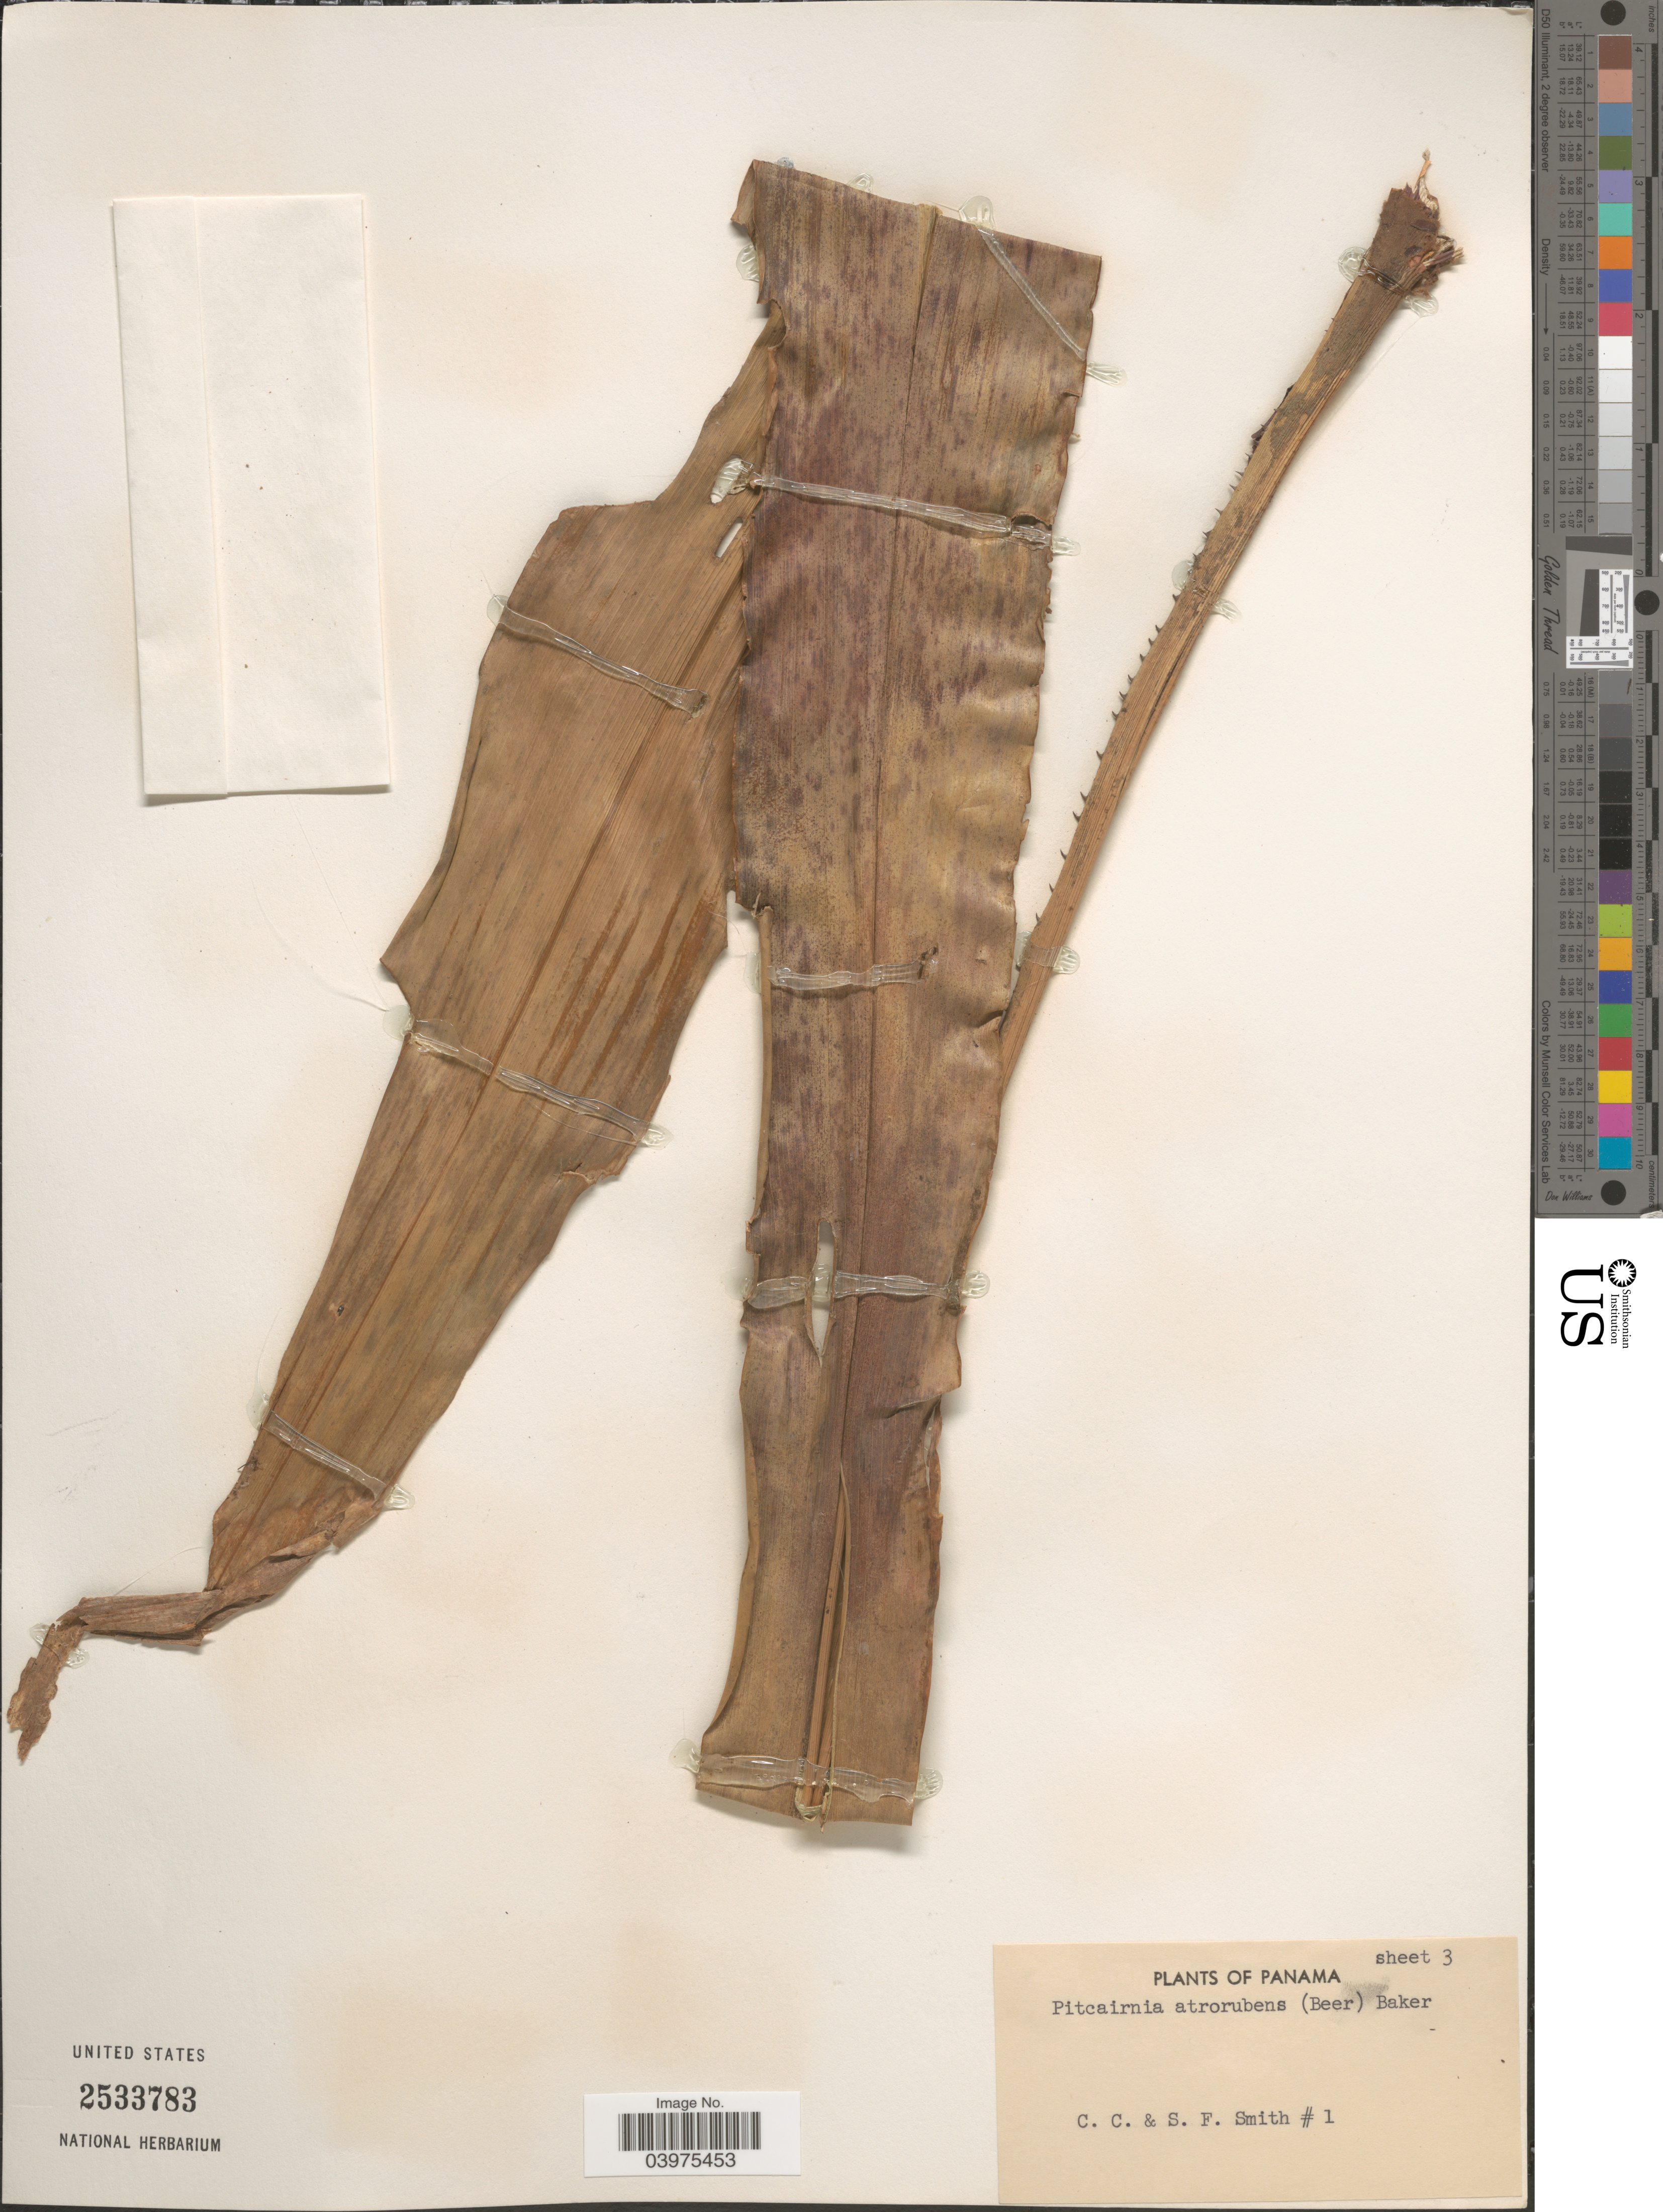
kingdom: Plantae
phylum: Tracheophyta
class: Liliopsida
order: Poales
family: Bromeliaceae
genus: Pitcairnia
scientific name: Pitcairnia atrorubens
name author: (Beer) Baker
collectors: C. C. Smith & S.F. Smith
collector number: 1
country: Panama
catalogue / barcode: US 2533783